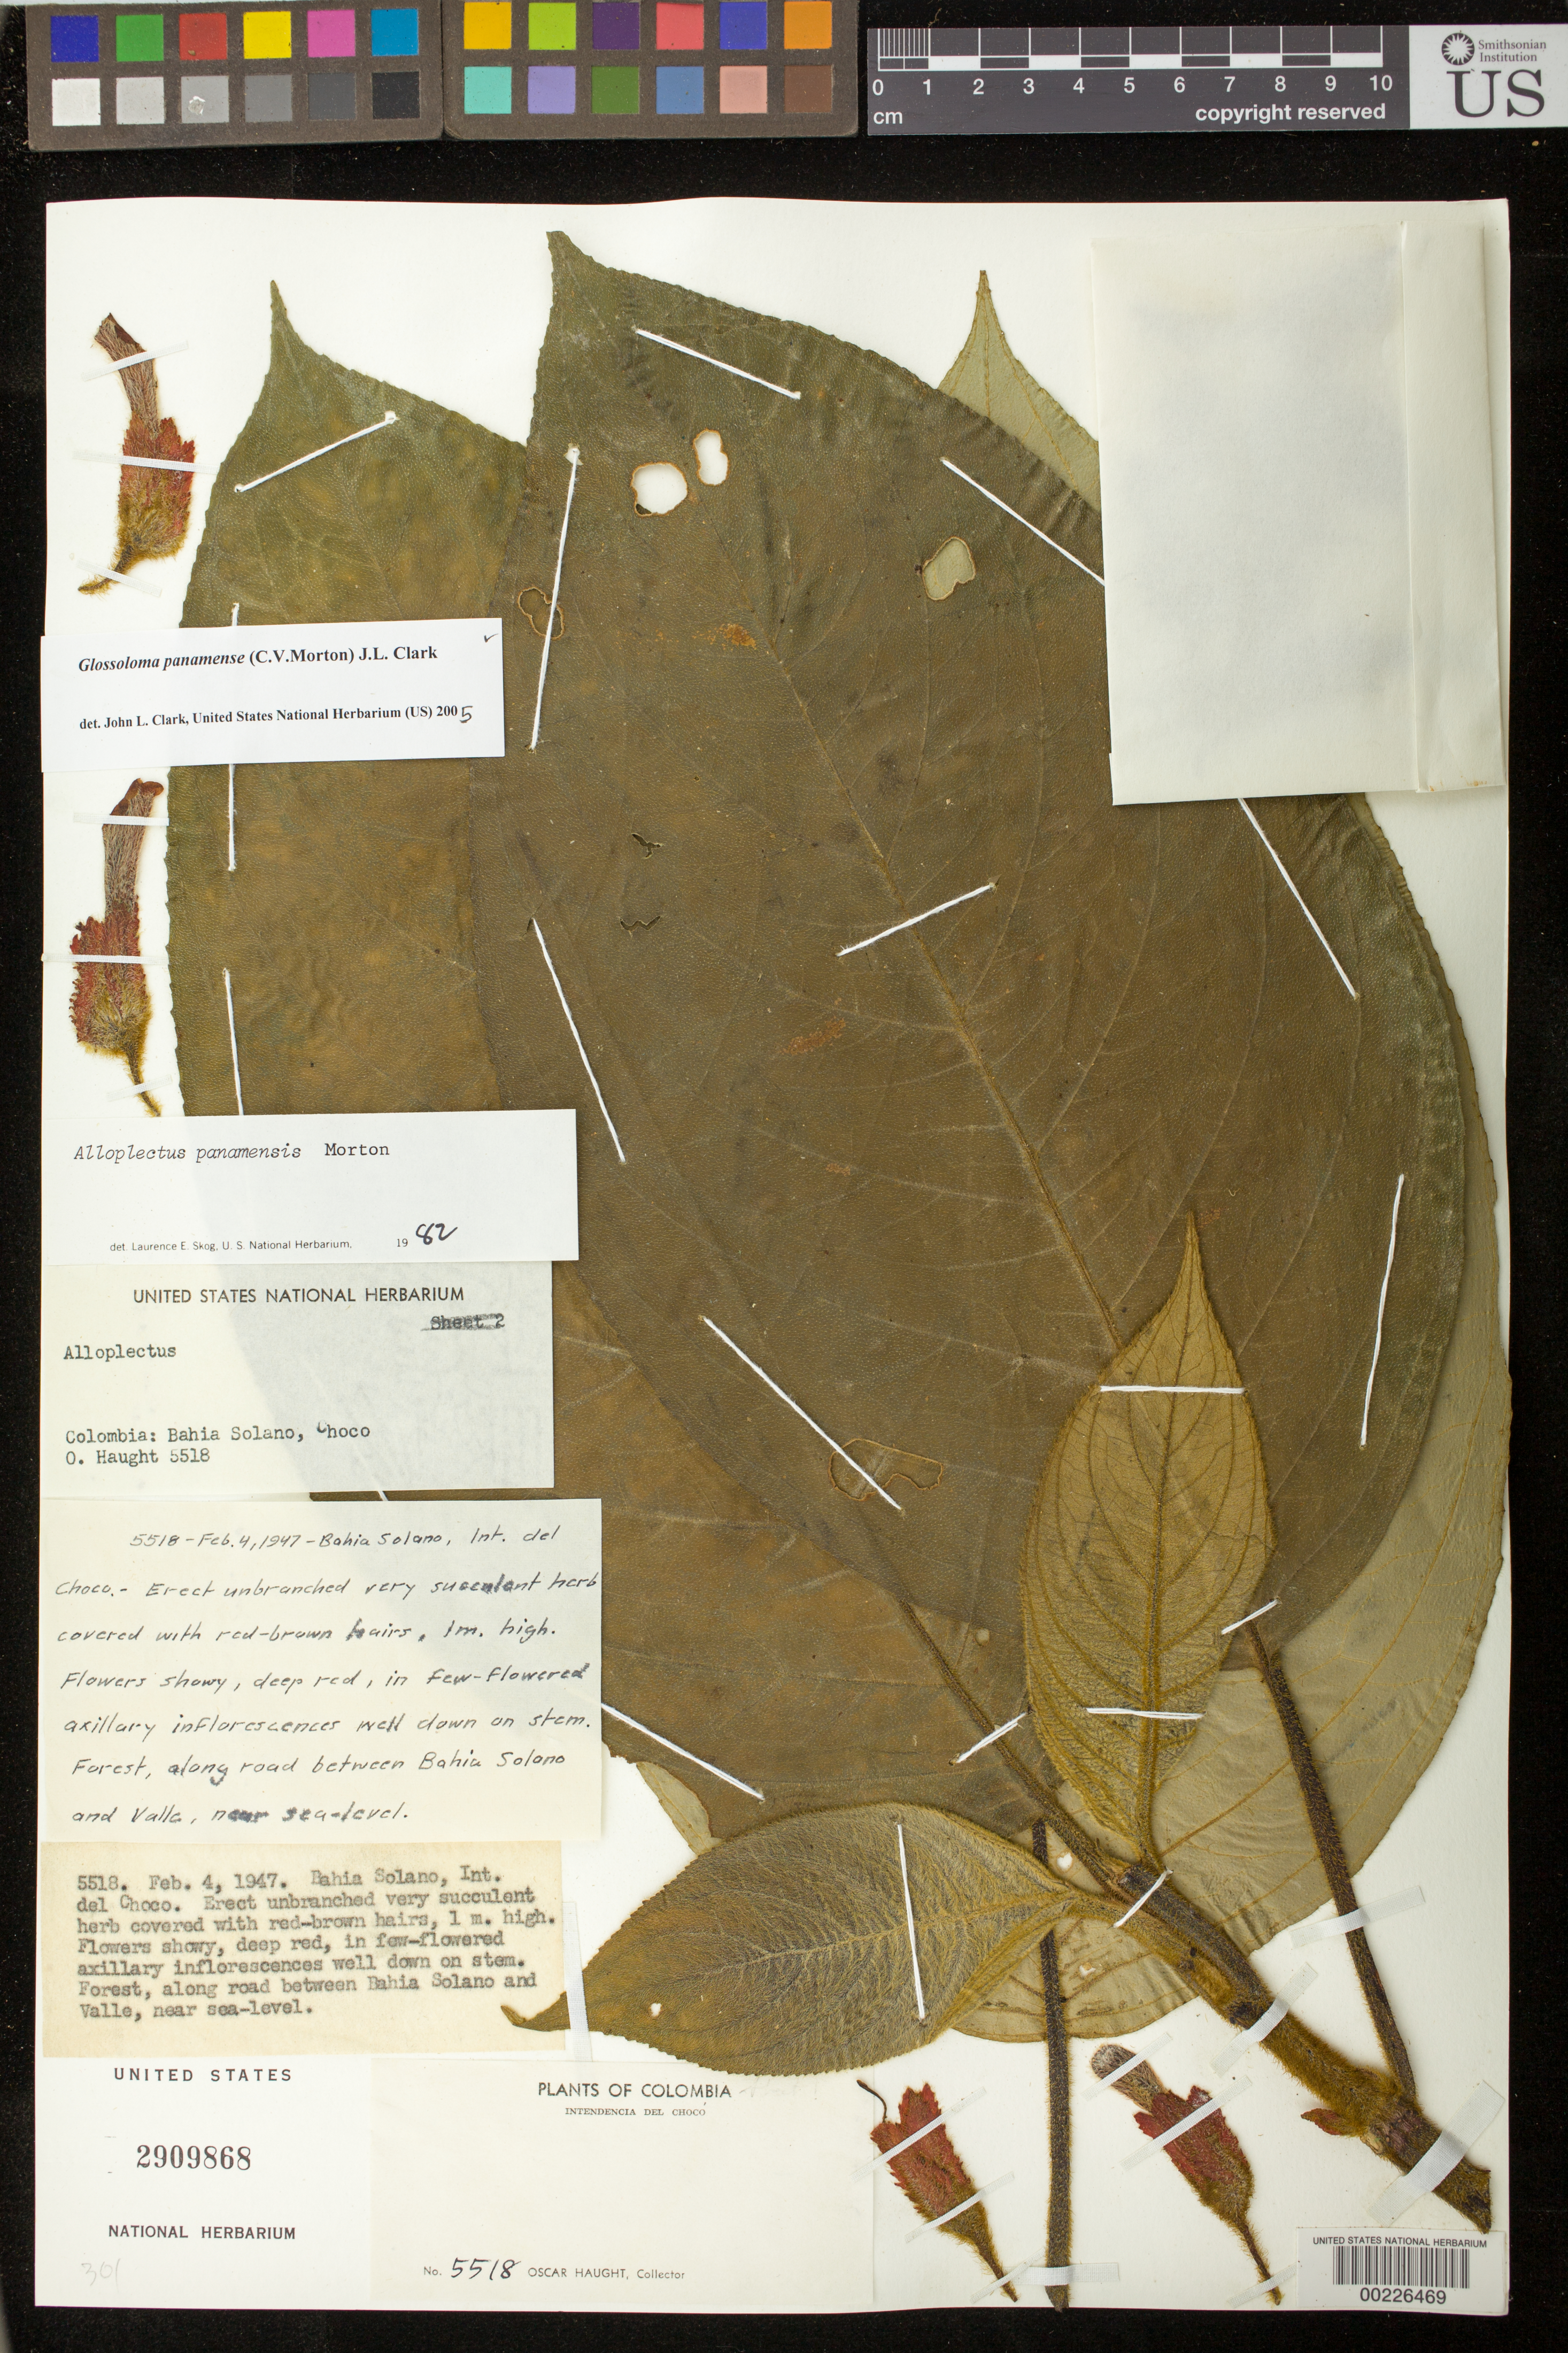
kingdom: Plantae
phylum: Tracheophyta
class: Magnoliopsida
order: Lamiales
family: Gesneriaceae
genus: Glossoloma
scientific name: Glossoloma panamense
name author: (C.V. Morton) J.L. Clark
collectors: O. L. Haught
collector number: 5518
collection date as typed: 04 Feb 1947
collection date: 1947-02-04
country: Colombia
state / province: Chocó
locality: Along road between Bahia Solano and Valle, near sea level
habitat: Forest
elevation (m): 0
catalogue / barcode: US 2909868